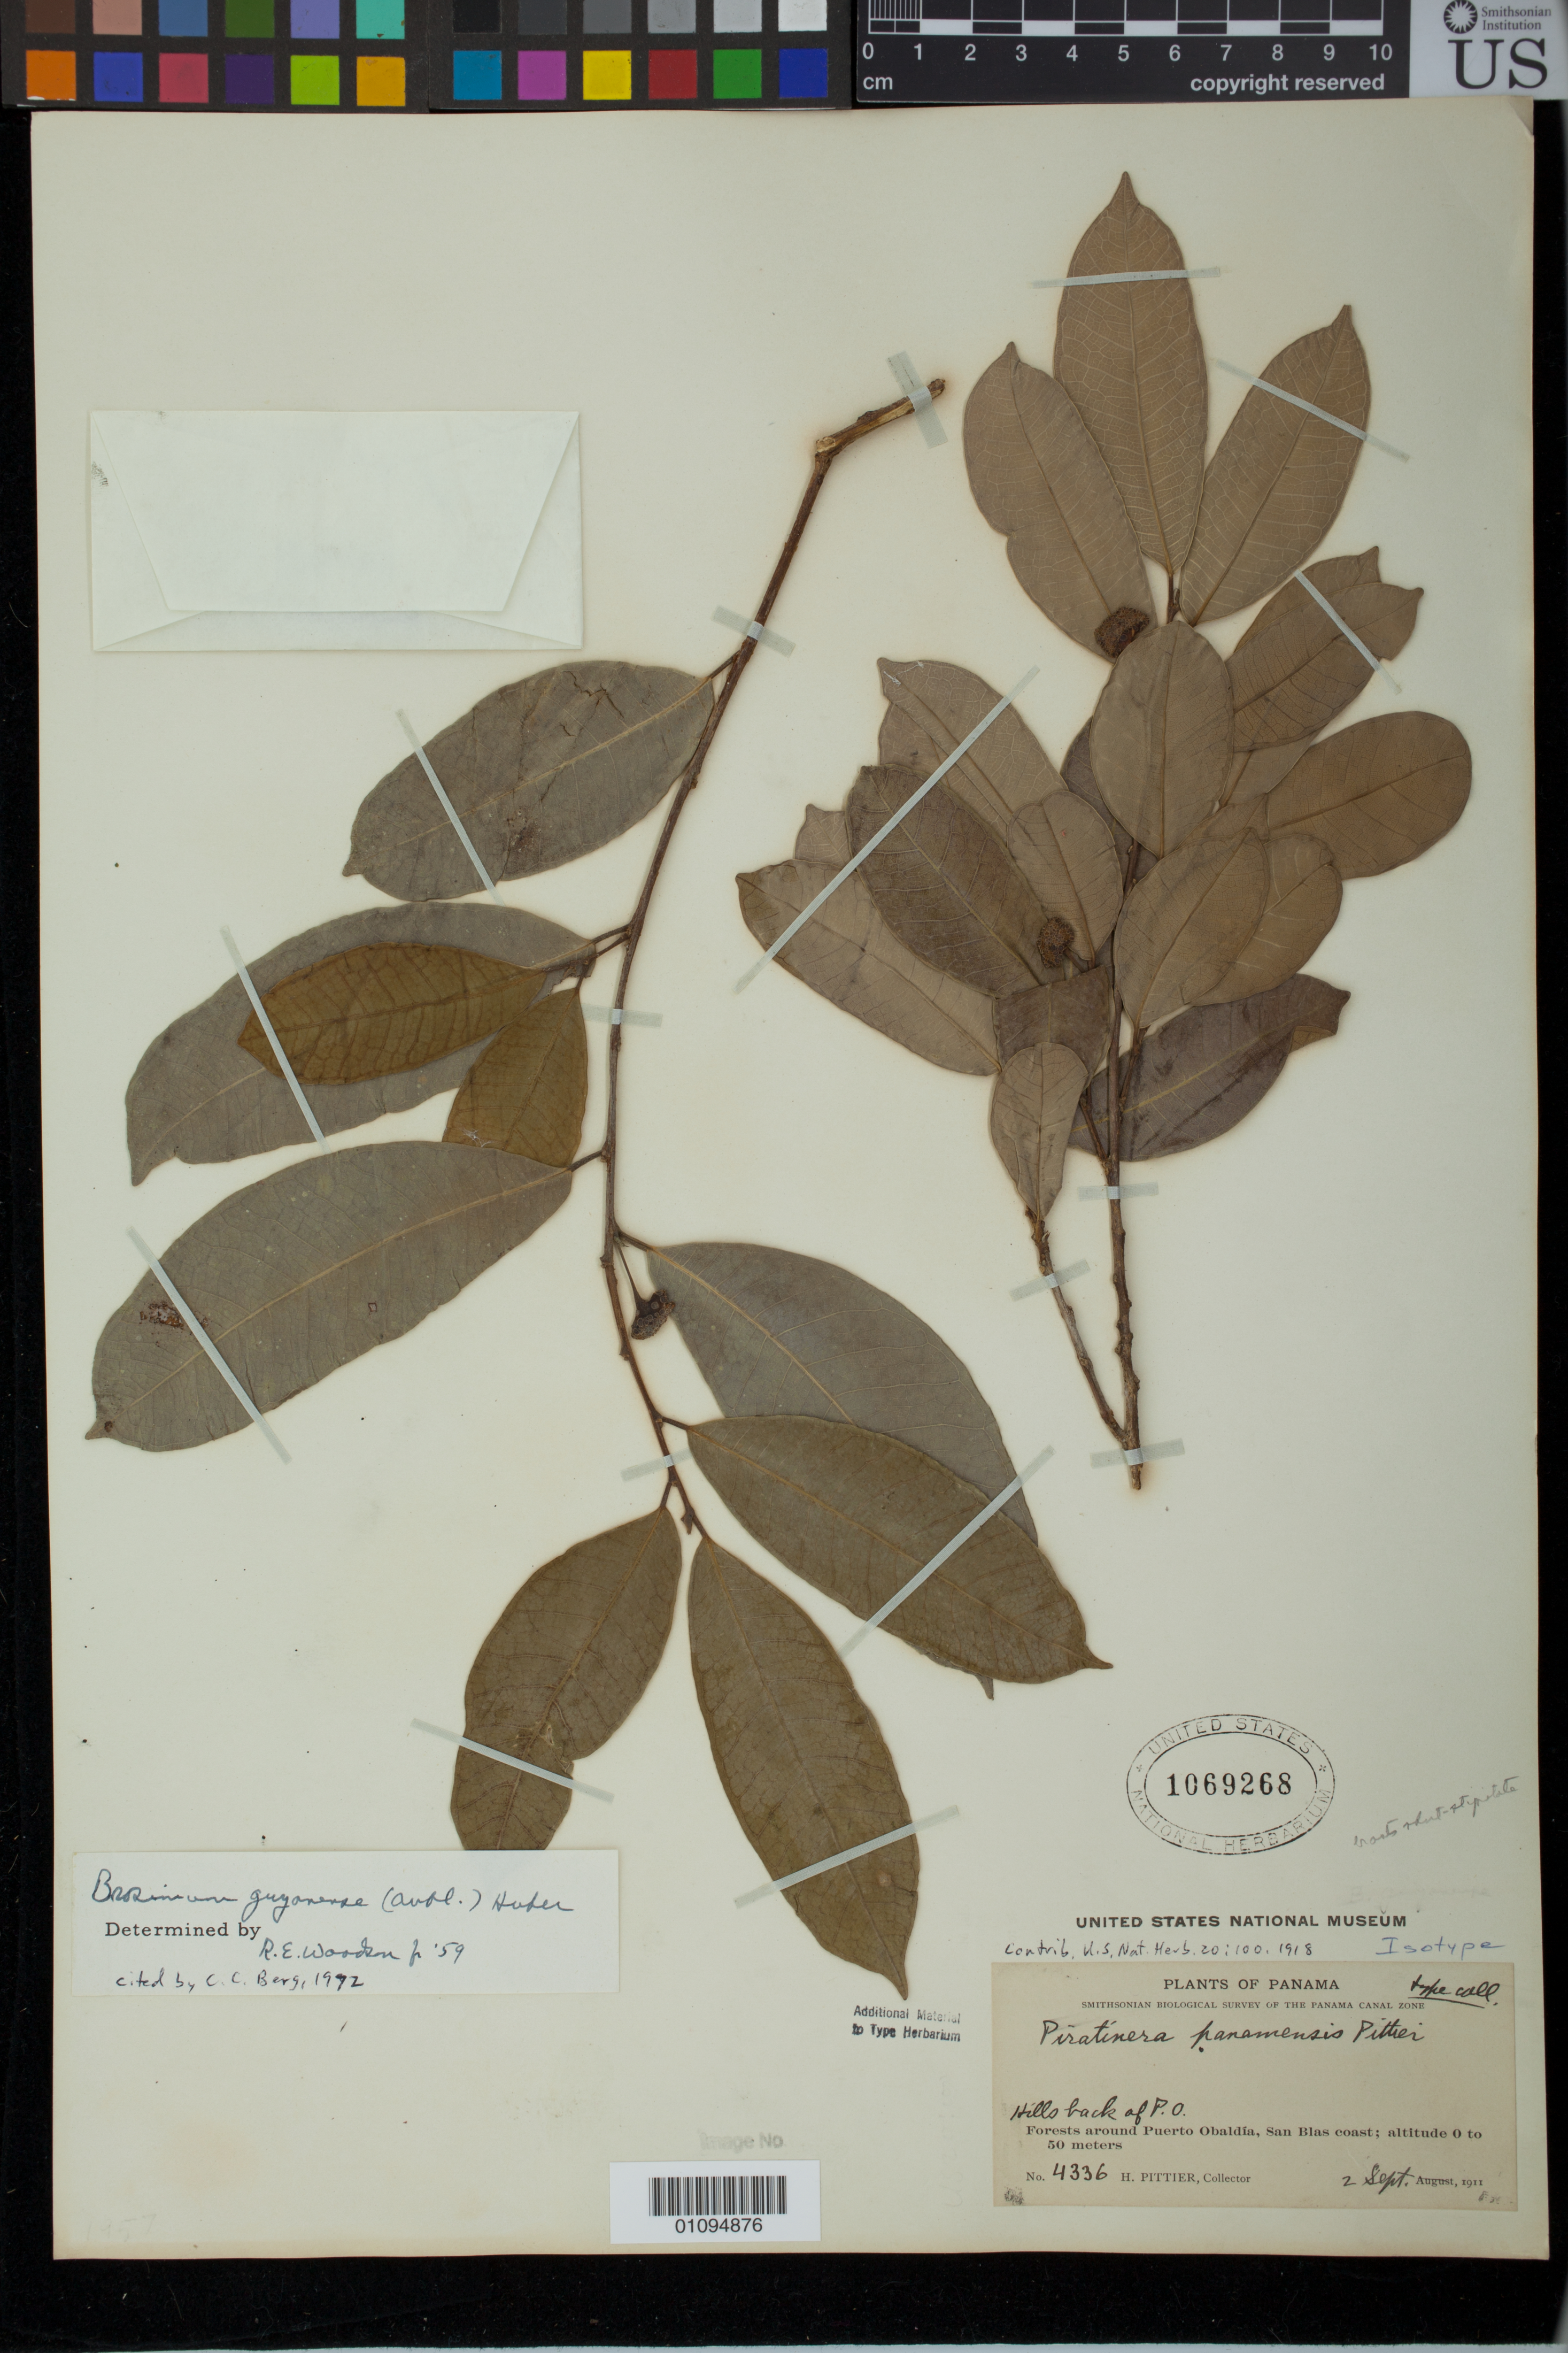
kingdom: Plantae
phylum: Tracheophyta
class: Magnoliopsida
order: Rosales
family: Moraceae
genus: Piratinera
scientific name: Piratinera panamensis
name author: Pittier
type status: Isotype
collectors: H. F. Pittier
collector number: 4336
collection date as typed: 02 Sep 1911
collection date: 1911-09-02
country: Panama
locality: Puerto Obaldia, San Blas coast.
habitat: Hills back of P.O.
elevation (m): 0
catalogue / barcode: US 1069268